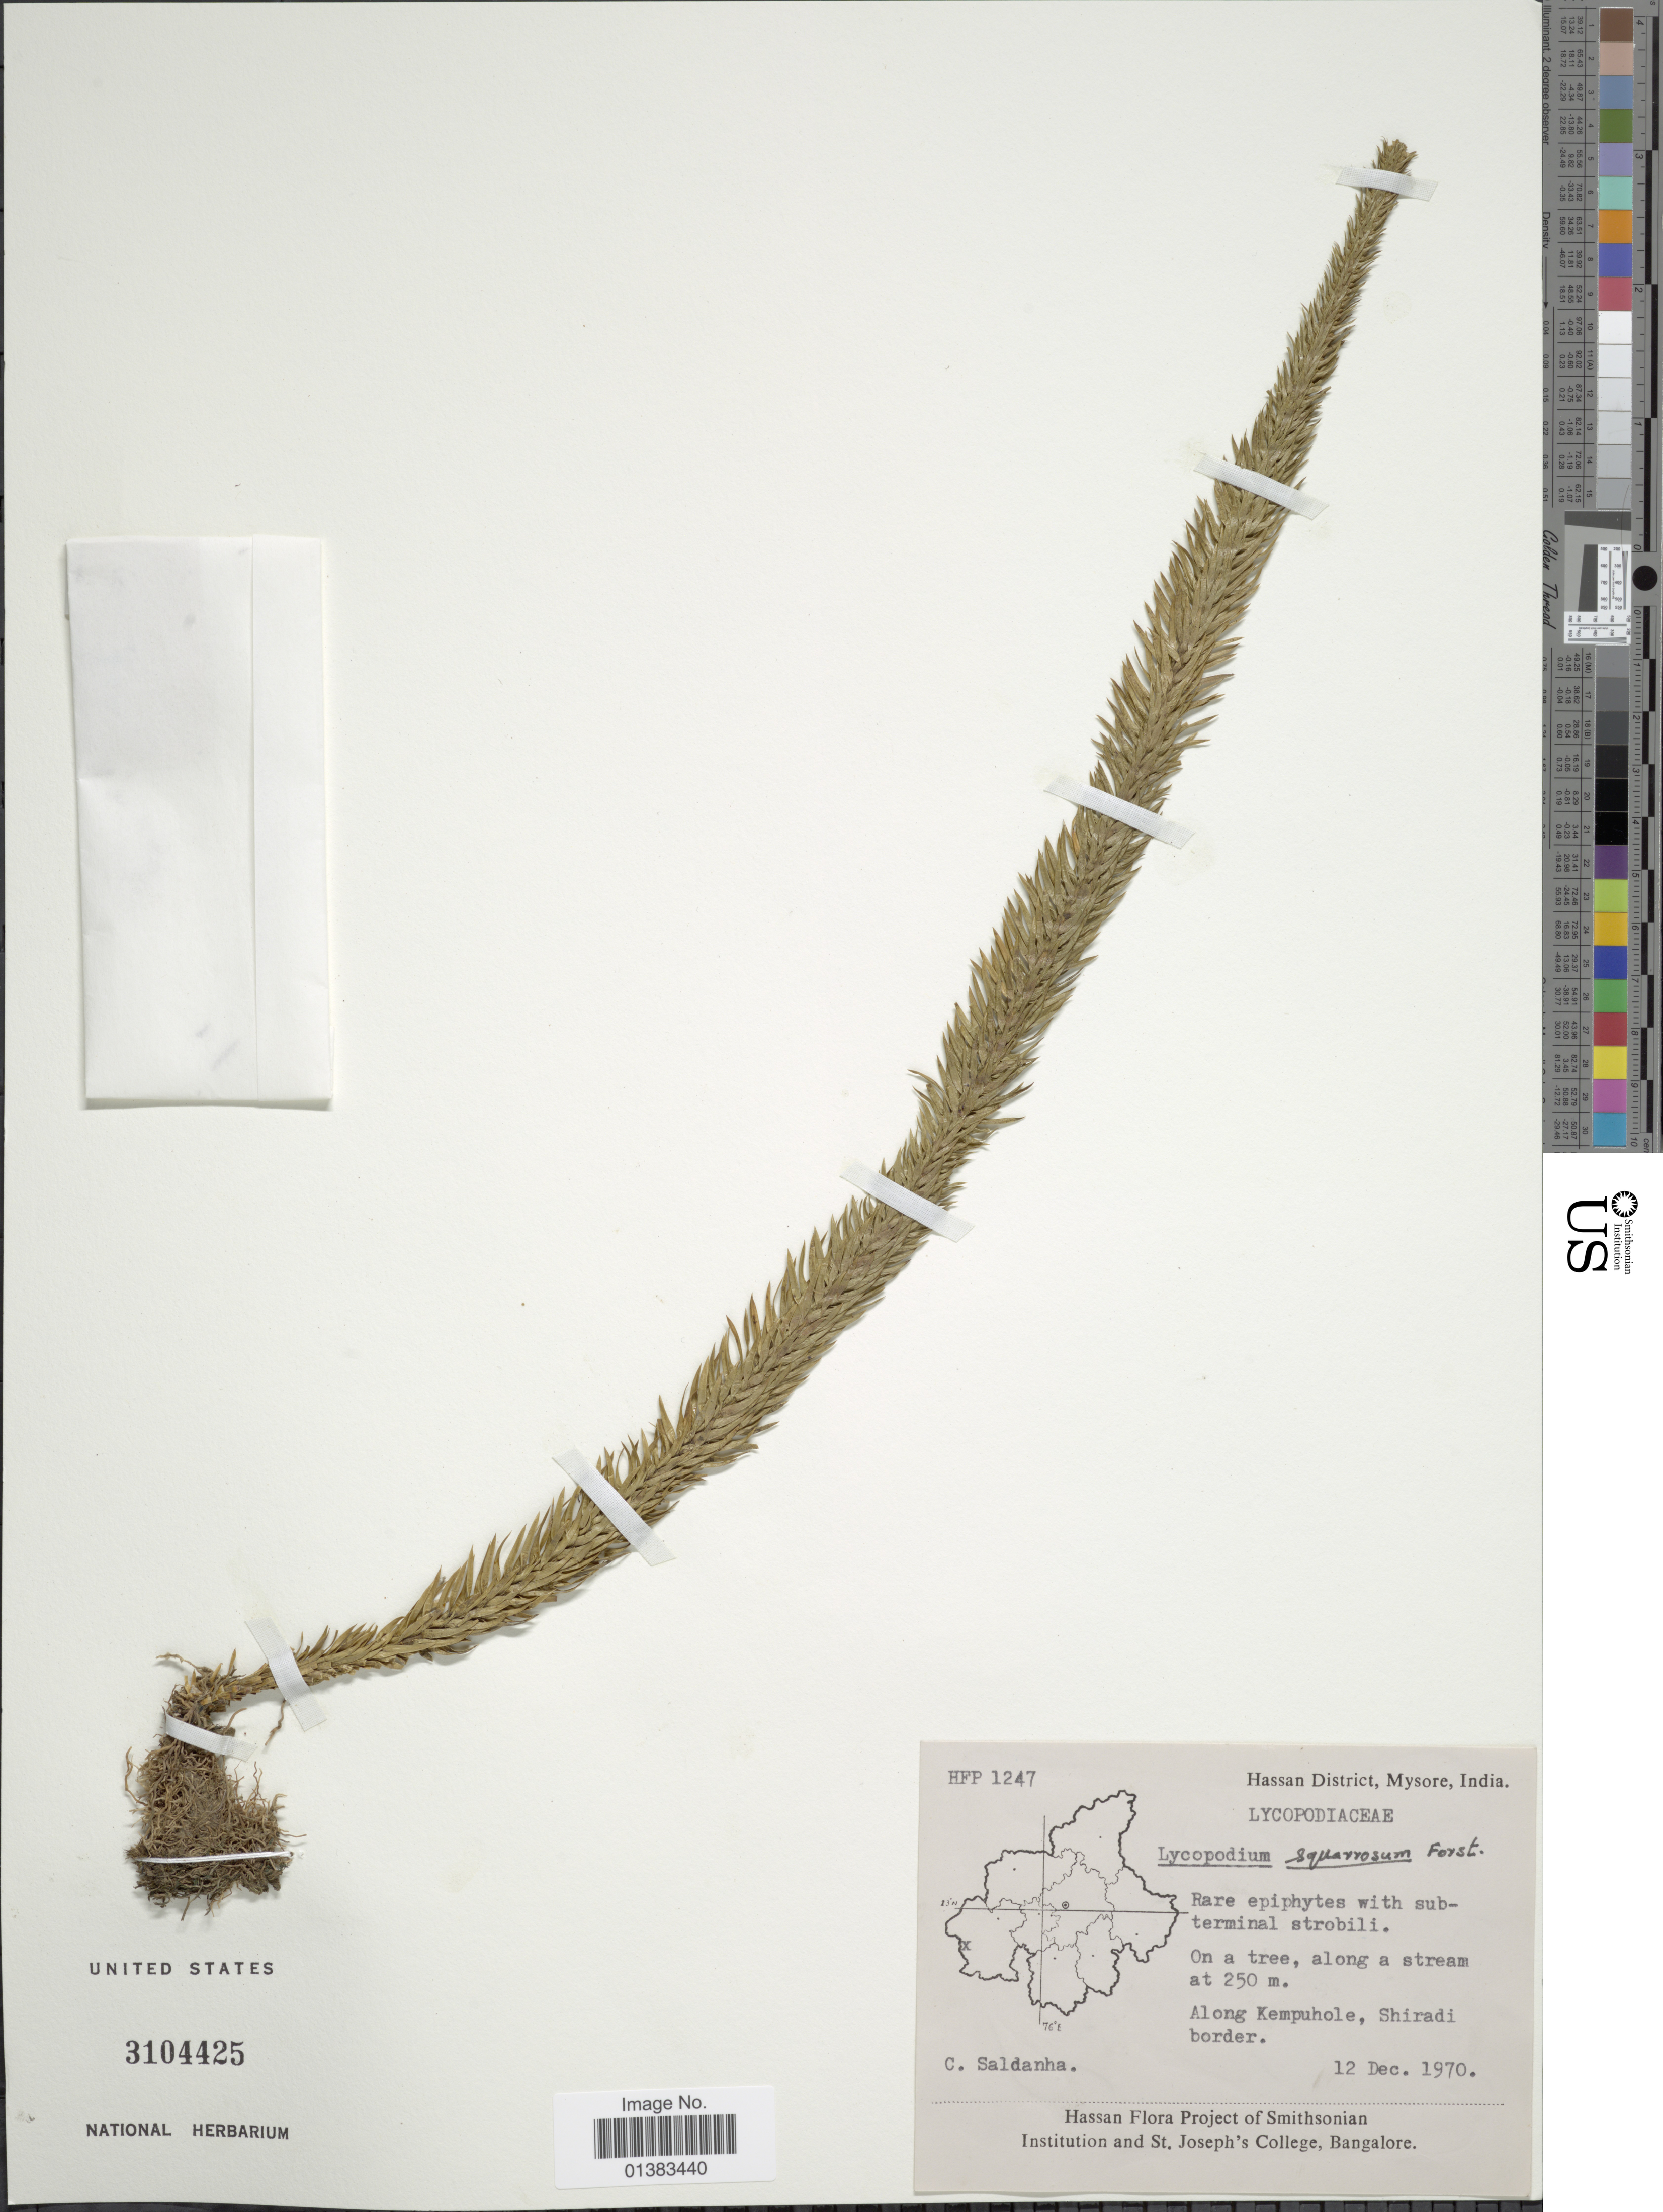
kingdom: Plantae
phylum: Tracheophyta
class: Lycopodiopsida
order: Lycopodiales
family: Lycopodiaceae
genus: Phlegmariurus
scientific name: Phlegmariurus ulcifolius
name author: (Sw.) S. R. Gosh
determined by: Field, A. R.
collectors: C. Saldanha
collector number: HFP 1247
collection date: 1970-12-12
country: India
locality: Hassan District, Mysore, Along Kempuhole, Shiradi border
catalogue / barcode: US 3104425